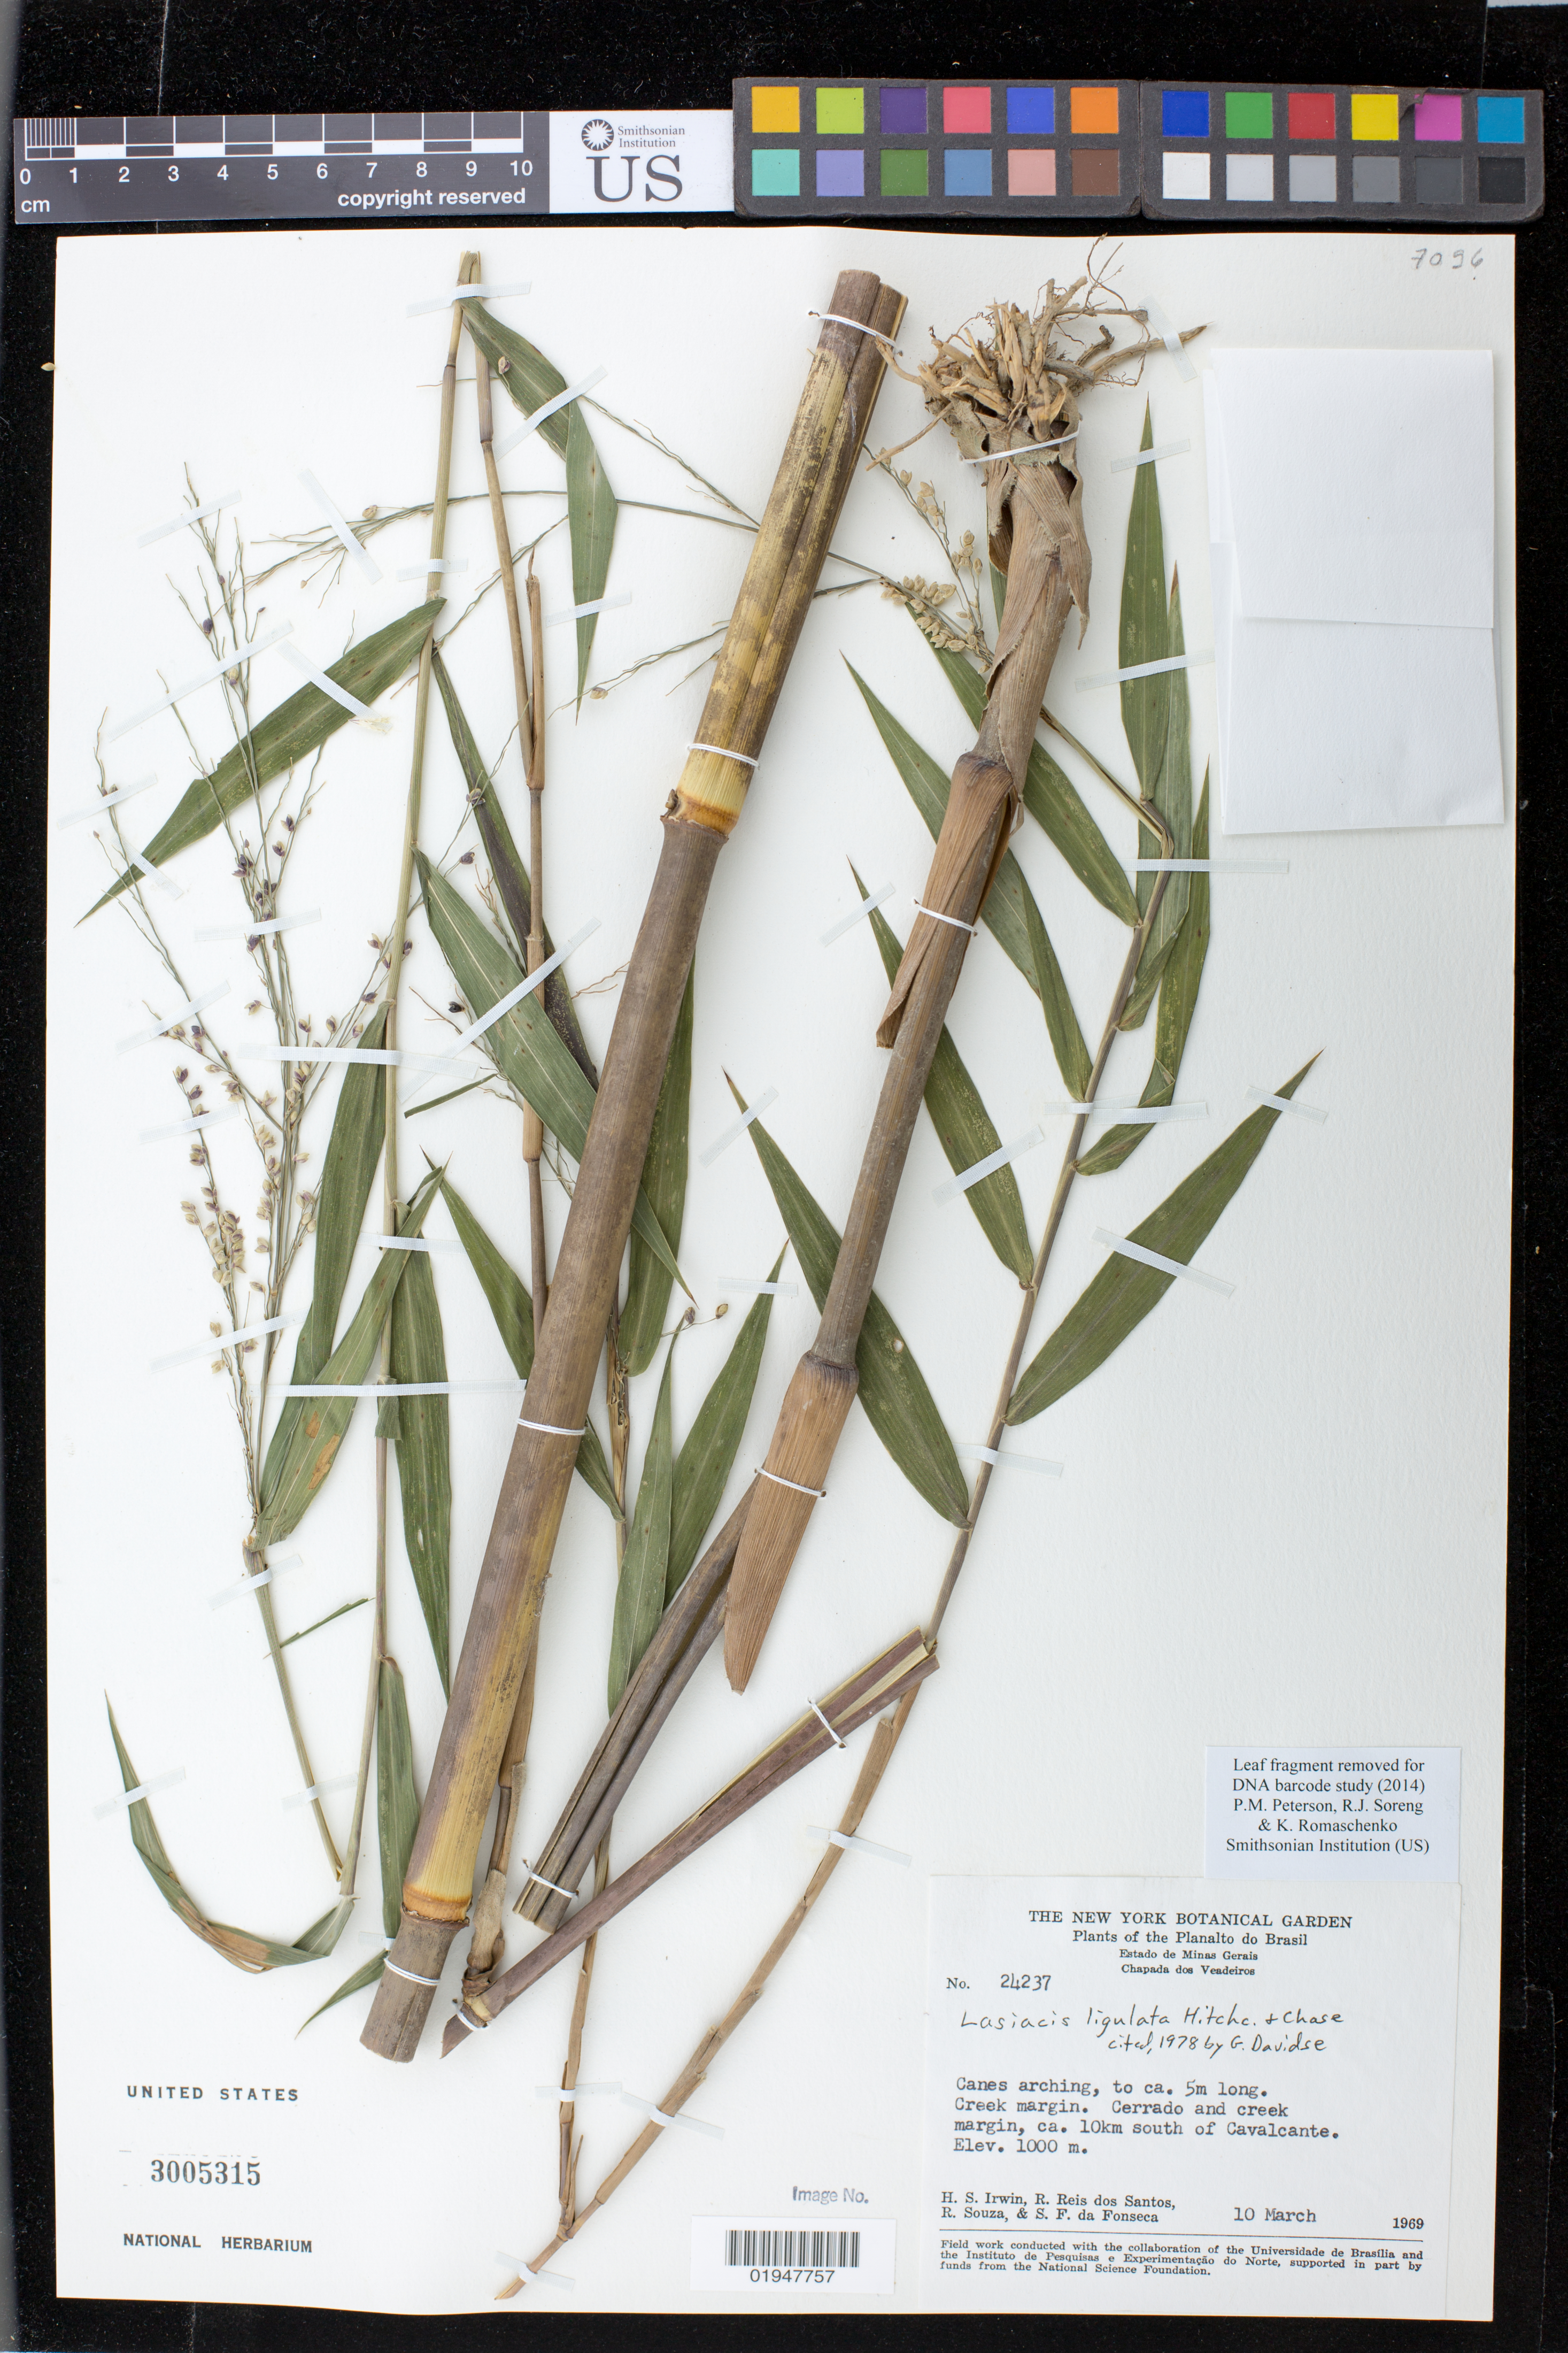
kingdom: Plantae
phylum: Tracheophyta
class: Liliopsida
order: Poales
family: Poaceae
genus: Lasiacis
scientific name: Lasiacis ligulata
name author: Hitchc. & Chase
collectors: H. Irwin, R. Reis dos Santos, R. Souza & S. F. Fonsêca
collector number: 24237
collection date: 1969-03-10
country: Brazil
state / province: Minas Gerais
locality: Cerrado and creek margin, ca. 10 km south of Cavalcante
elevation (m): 1000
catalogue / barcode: US 3005315